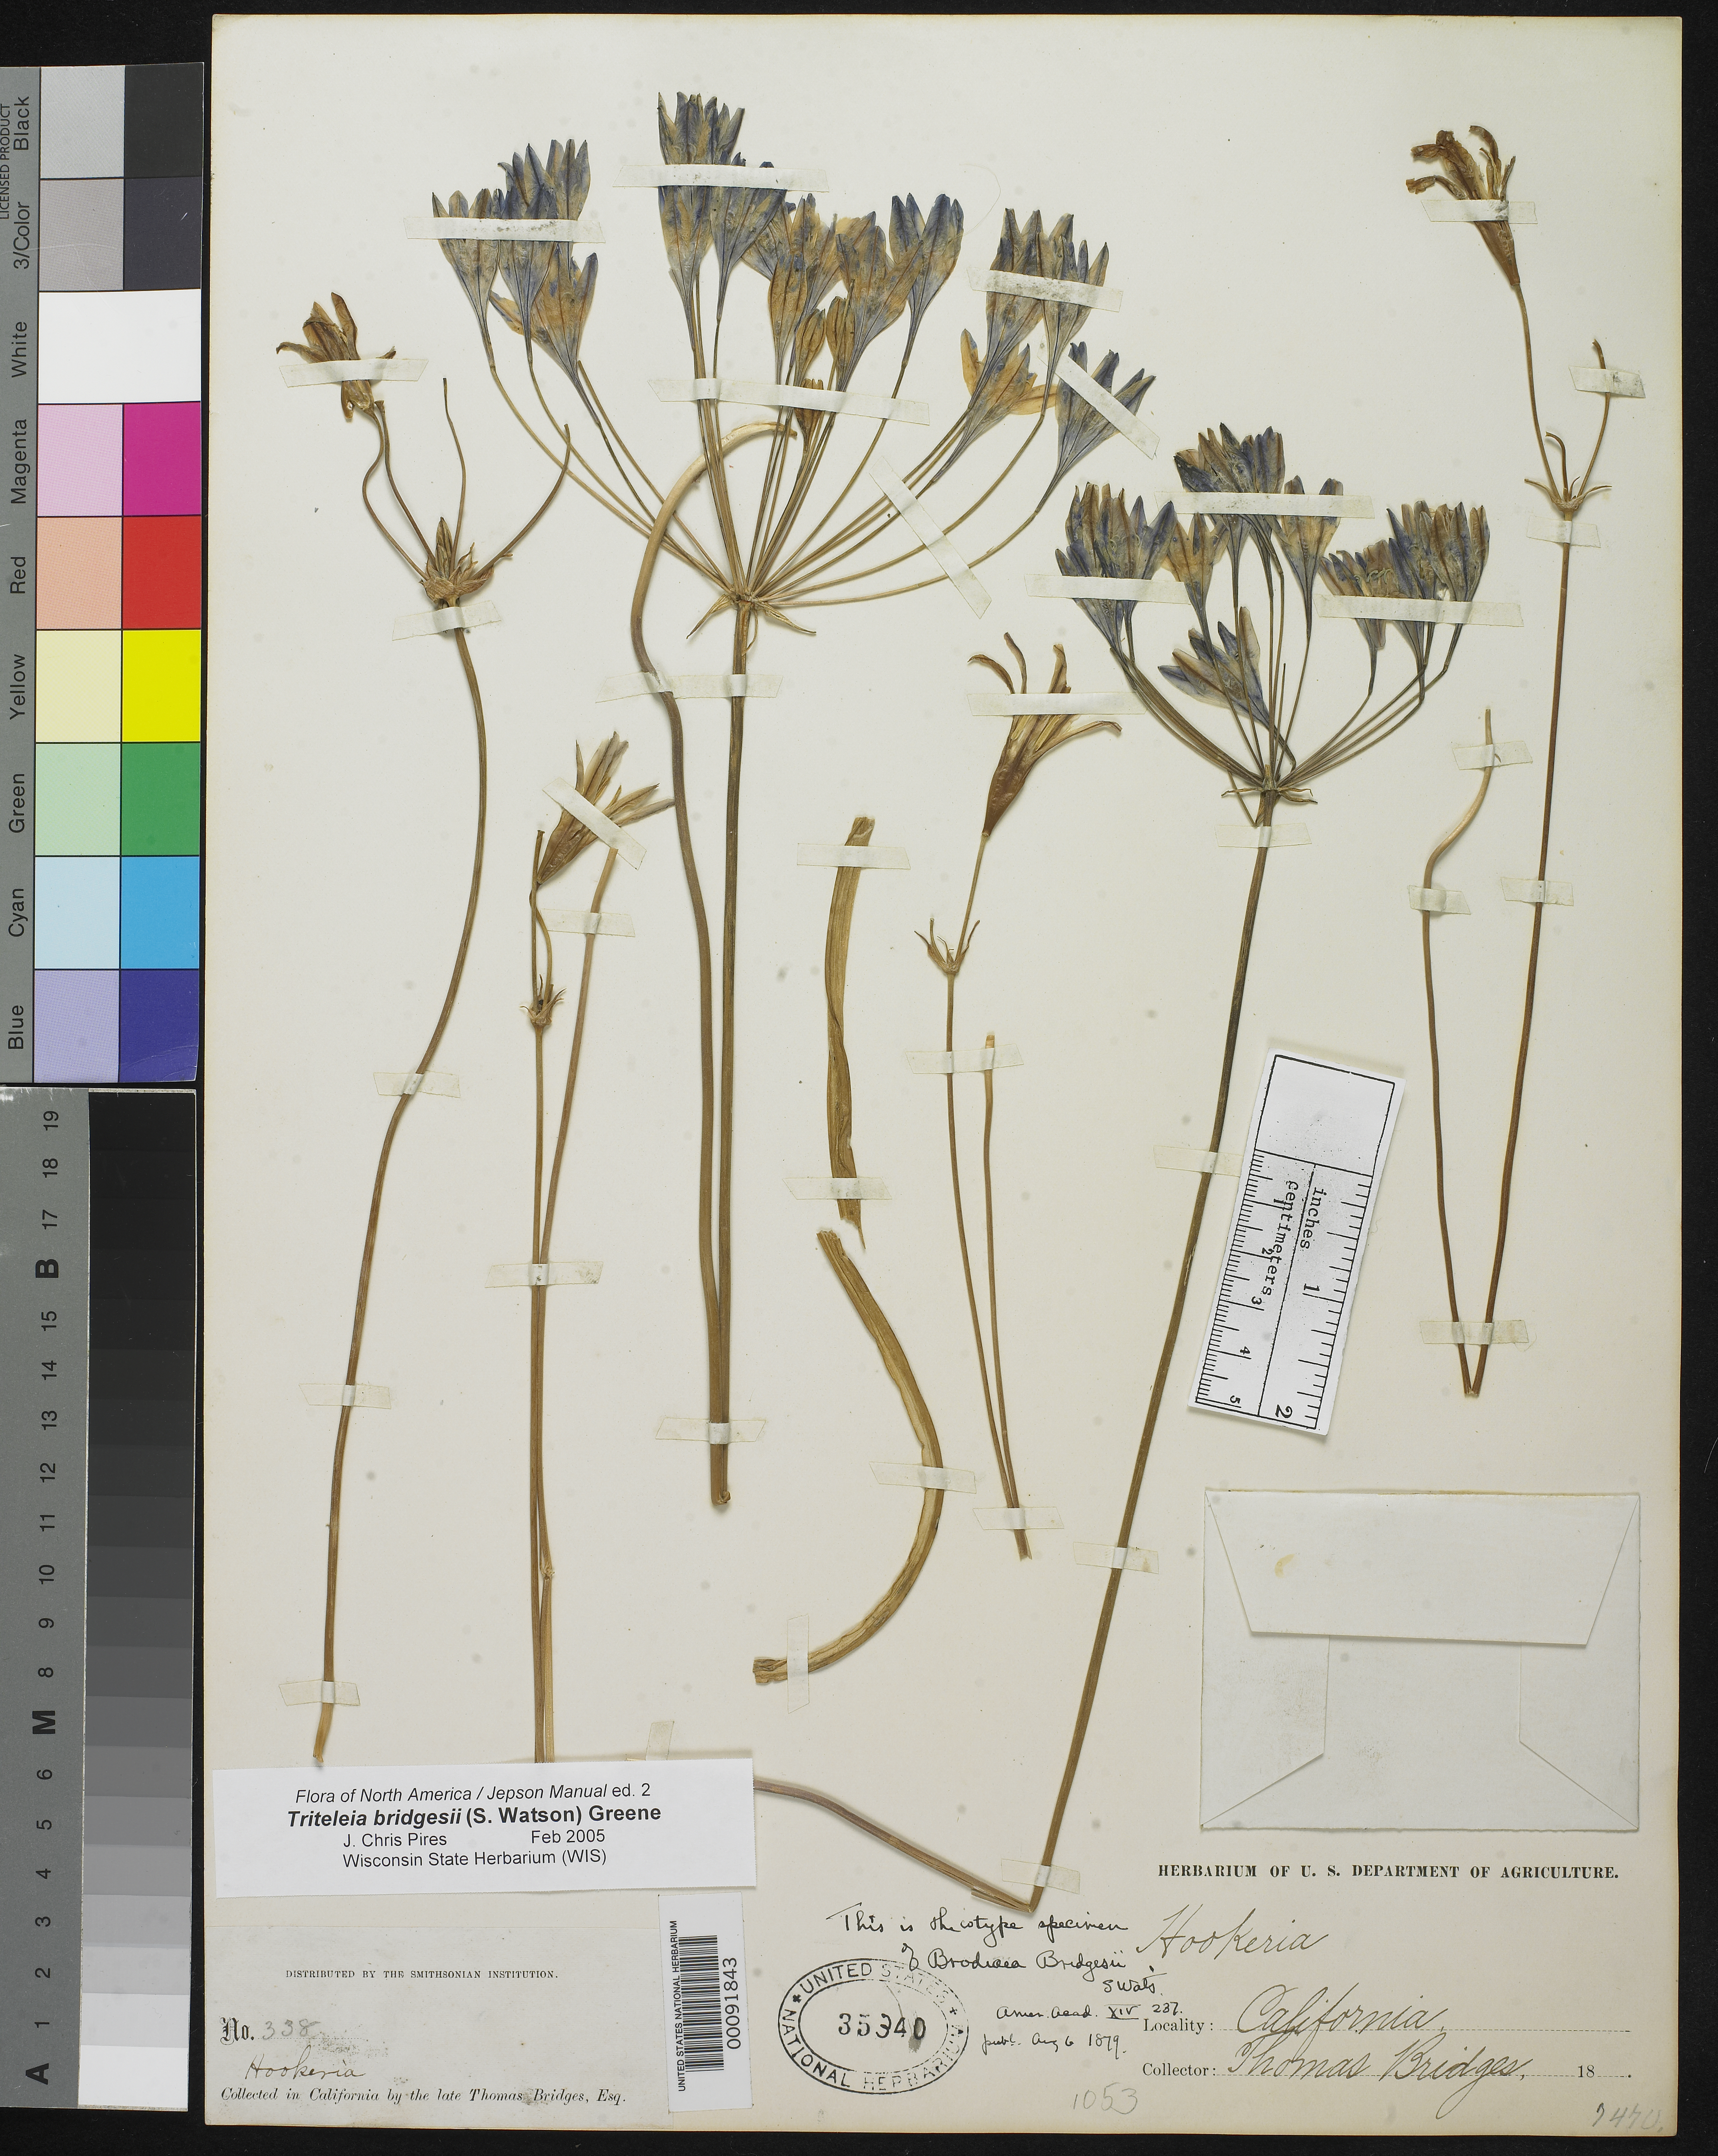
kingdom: Plantae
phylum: Tracheophyta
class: Liliopsida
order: Asparagales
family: Asparagaceae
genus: Brodiaea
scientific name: Brodiaea bridgesii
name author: S. Watson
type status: Isotype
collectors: T. Bridges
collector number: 338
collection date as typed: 18--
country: United States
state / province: California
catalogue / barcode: US 35340